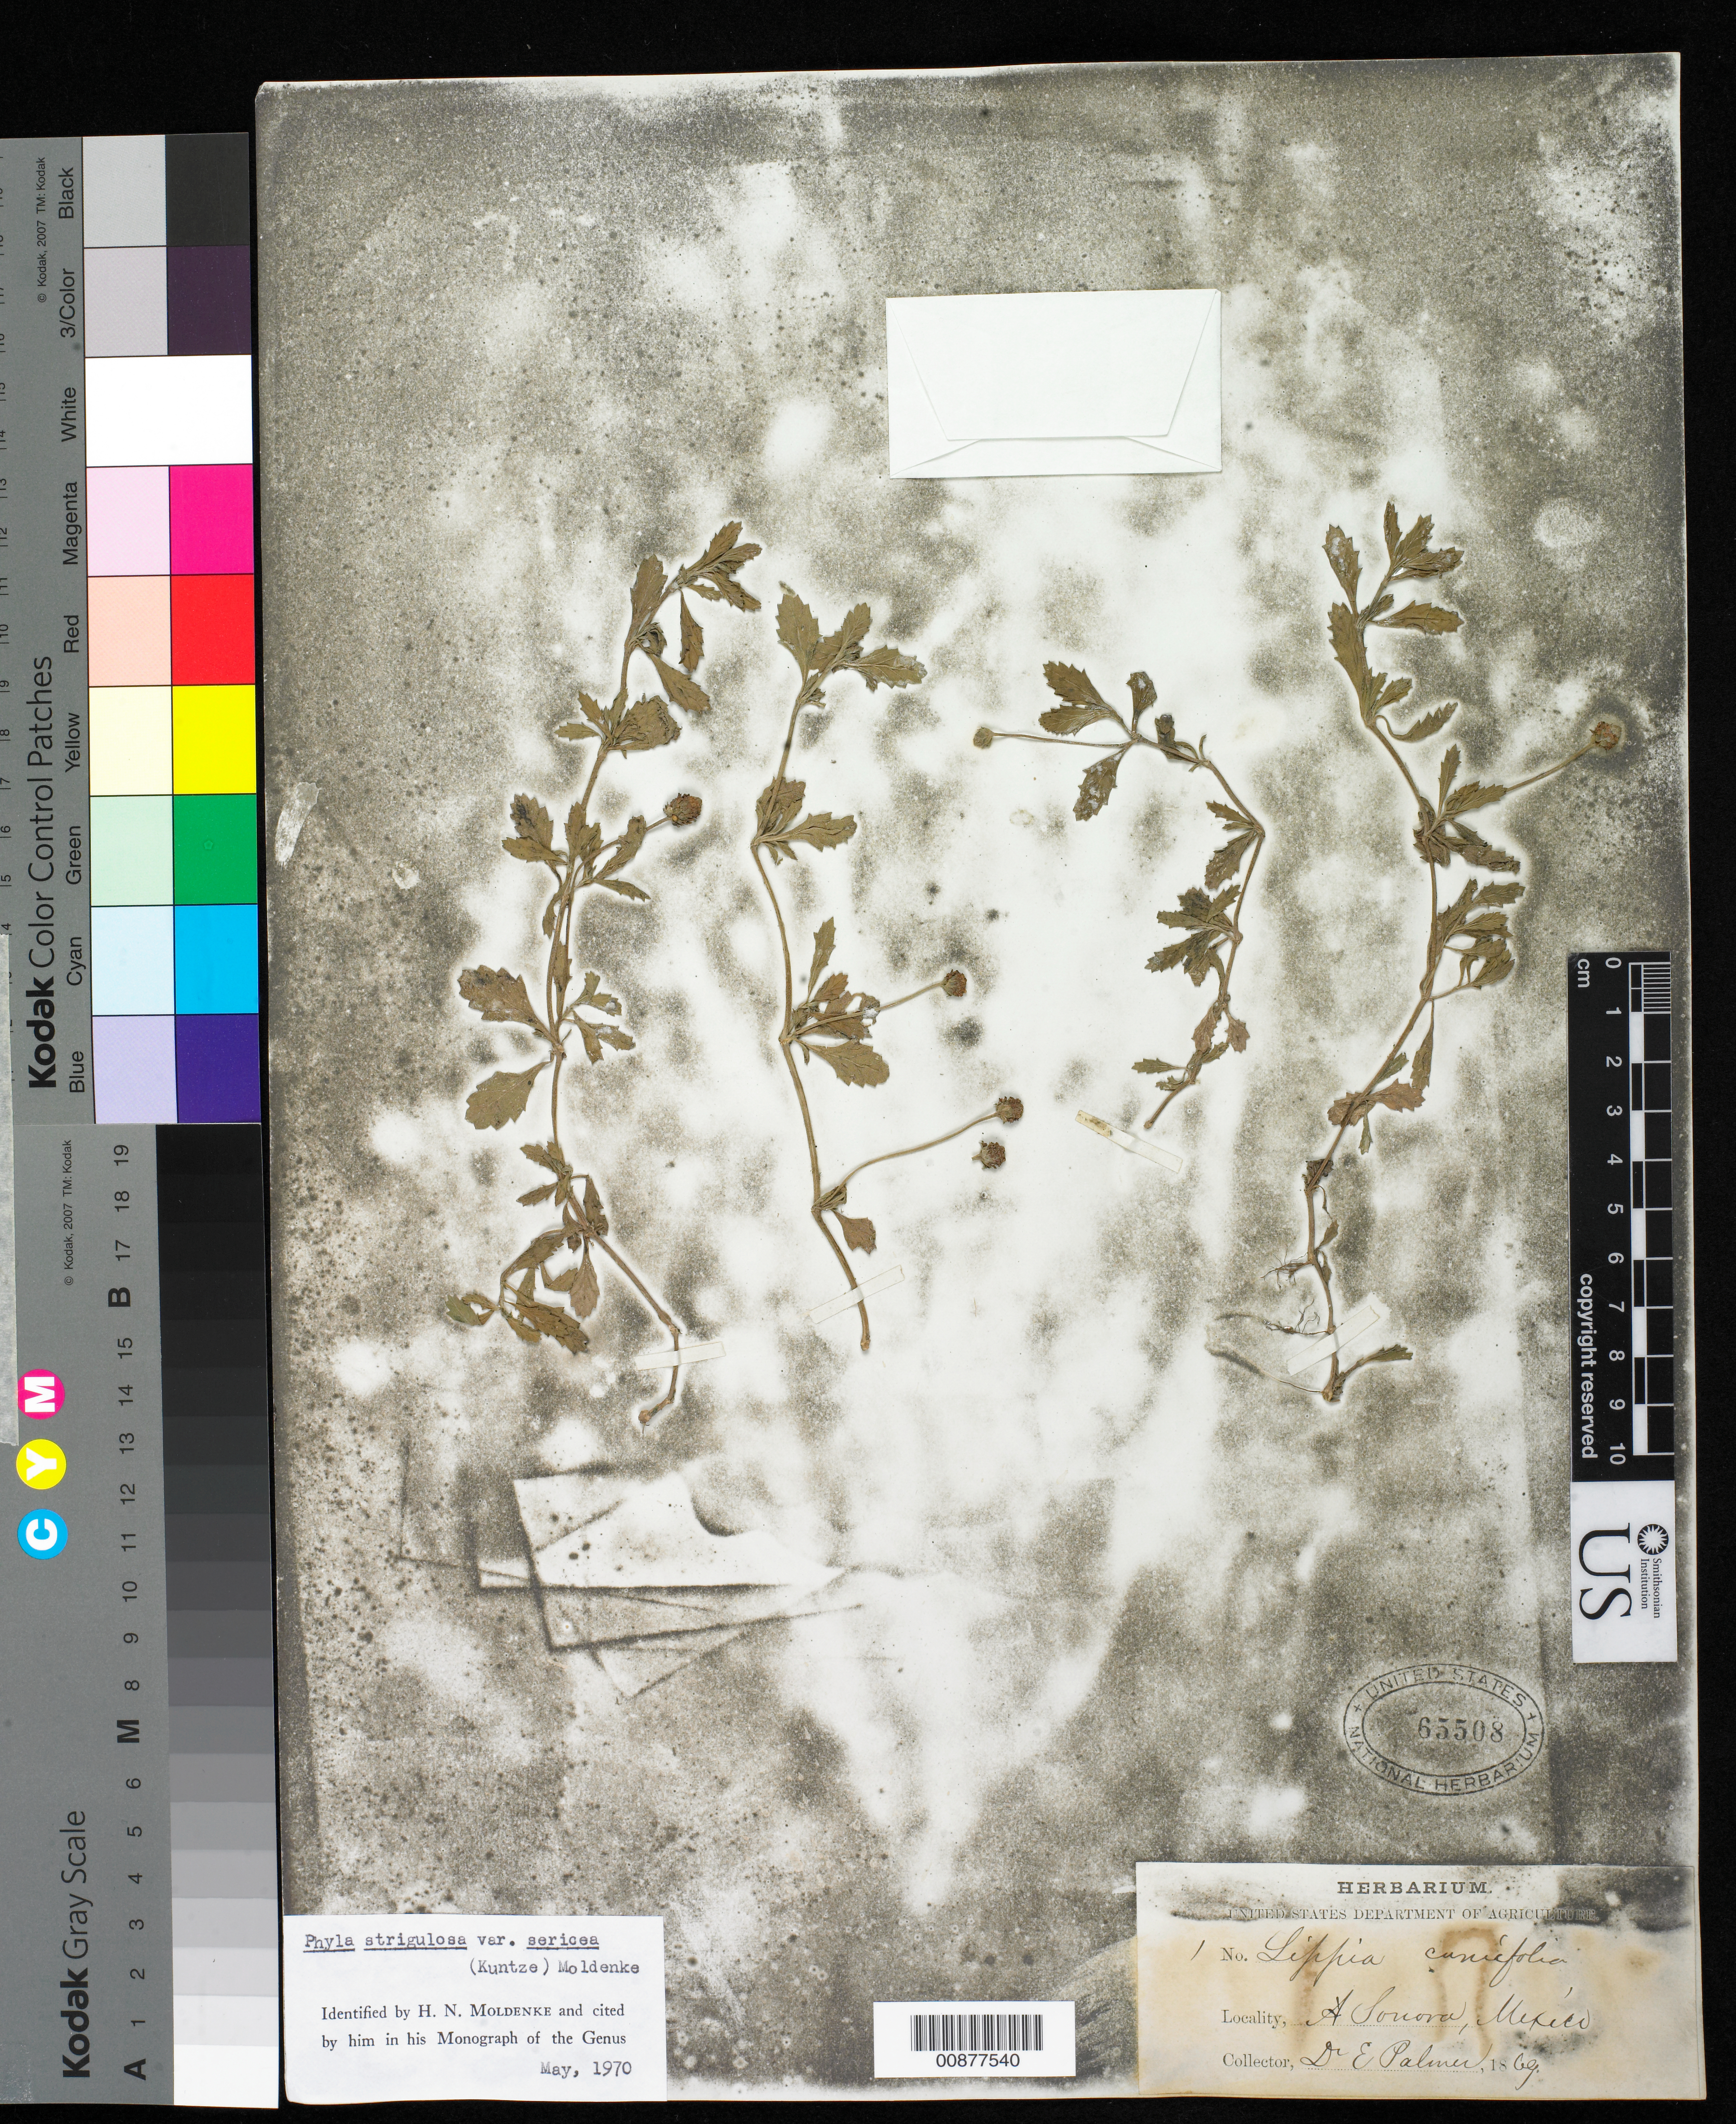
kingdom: Plantae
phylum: Tracheophyta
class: Magnoliopsida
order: Lamiales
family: Verbenaceae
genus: Phyla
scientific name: Phyla strigulosa var. sericea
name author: (Kuntze) Moldenke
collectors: E. Palmer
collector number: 1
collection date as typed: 1869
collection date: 1869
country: Mexico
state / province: Sonora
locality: A. Sonora.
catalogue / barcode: US 65508